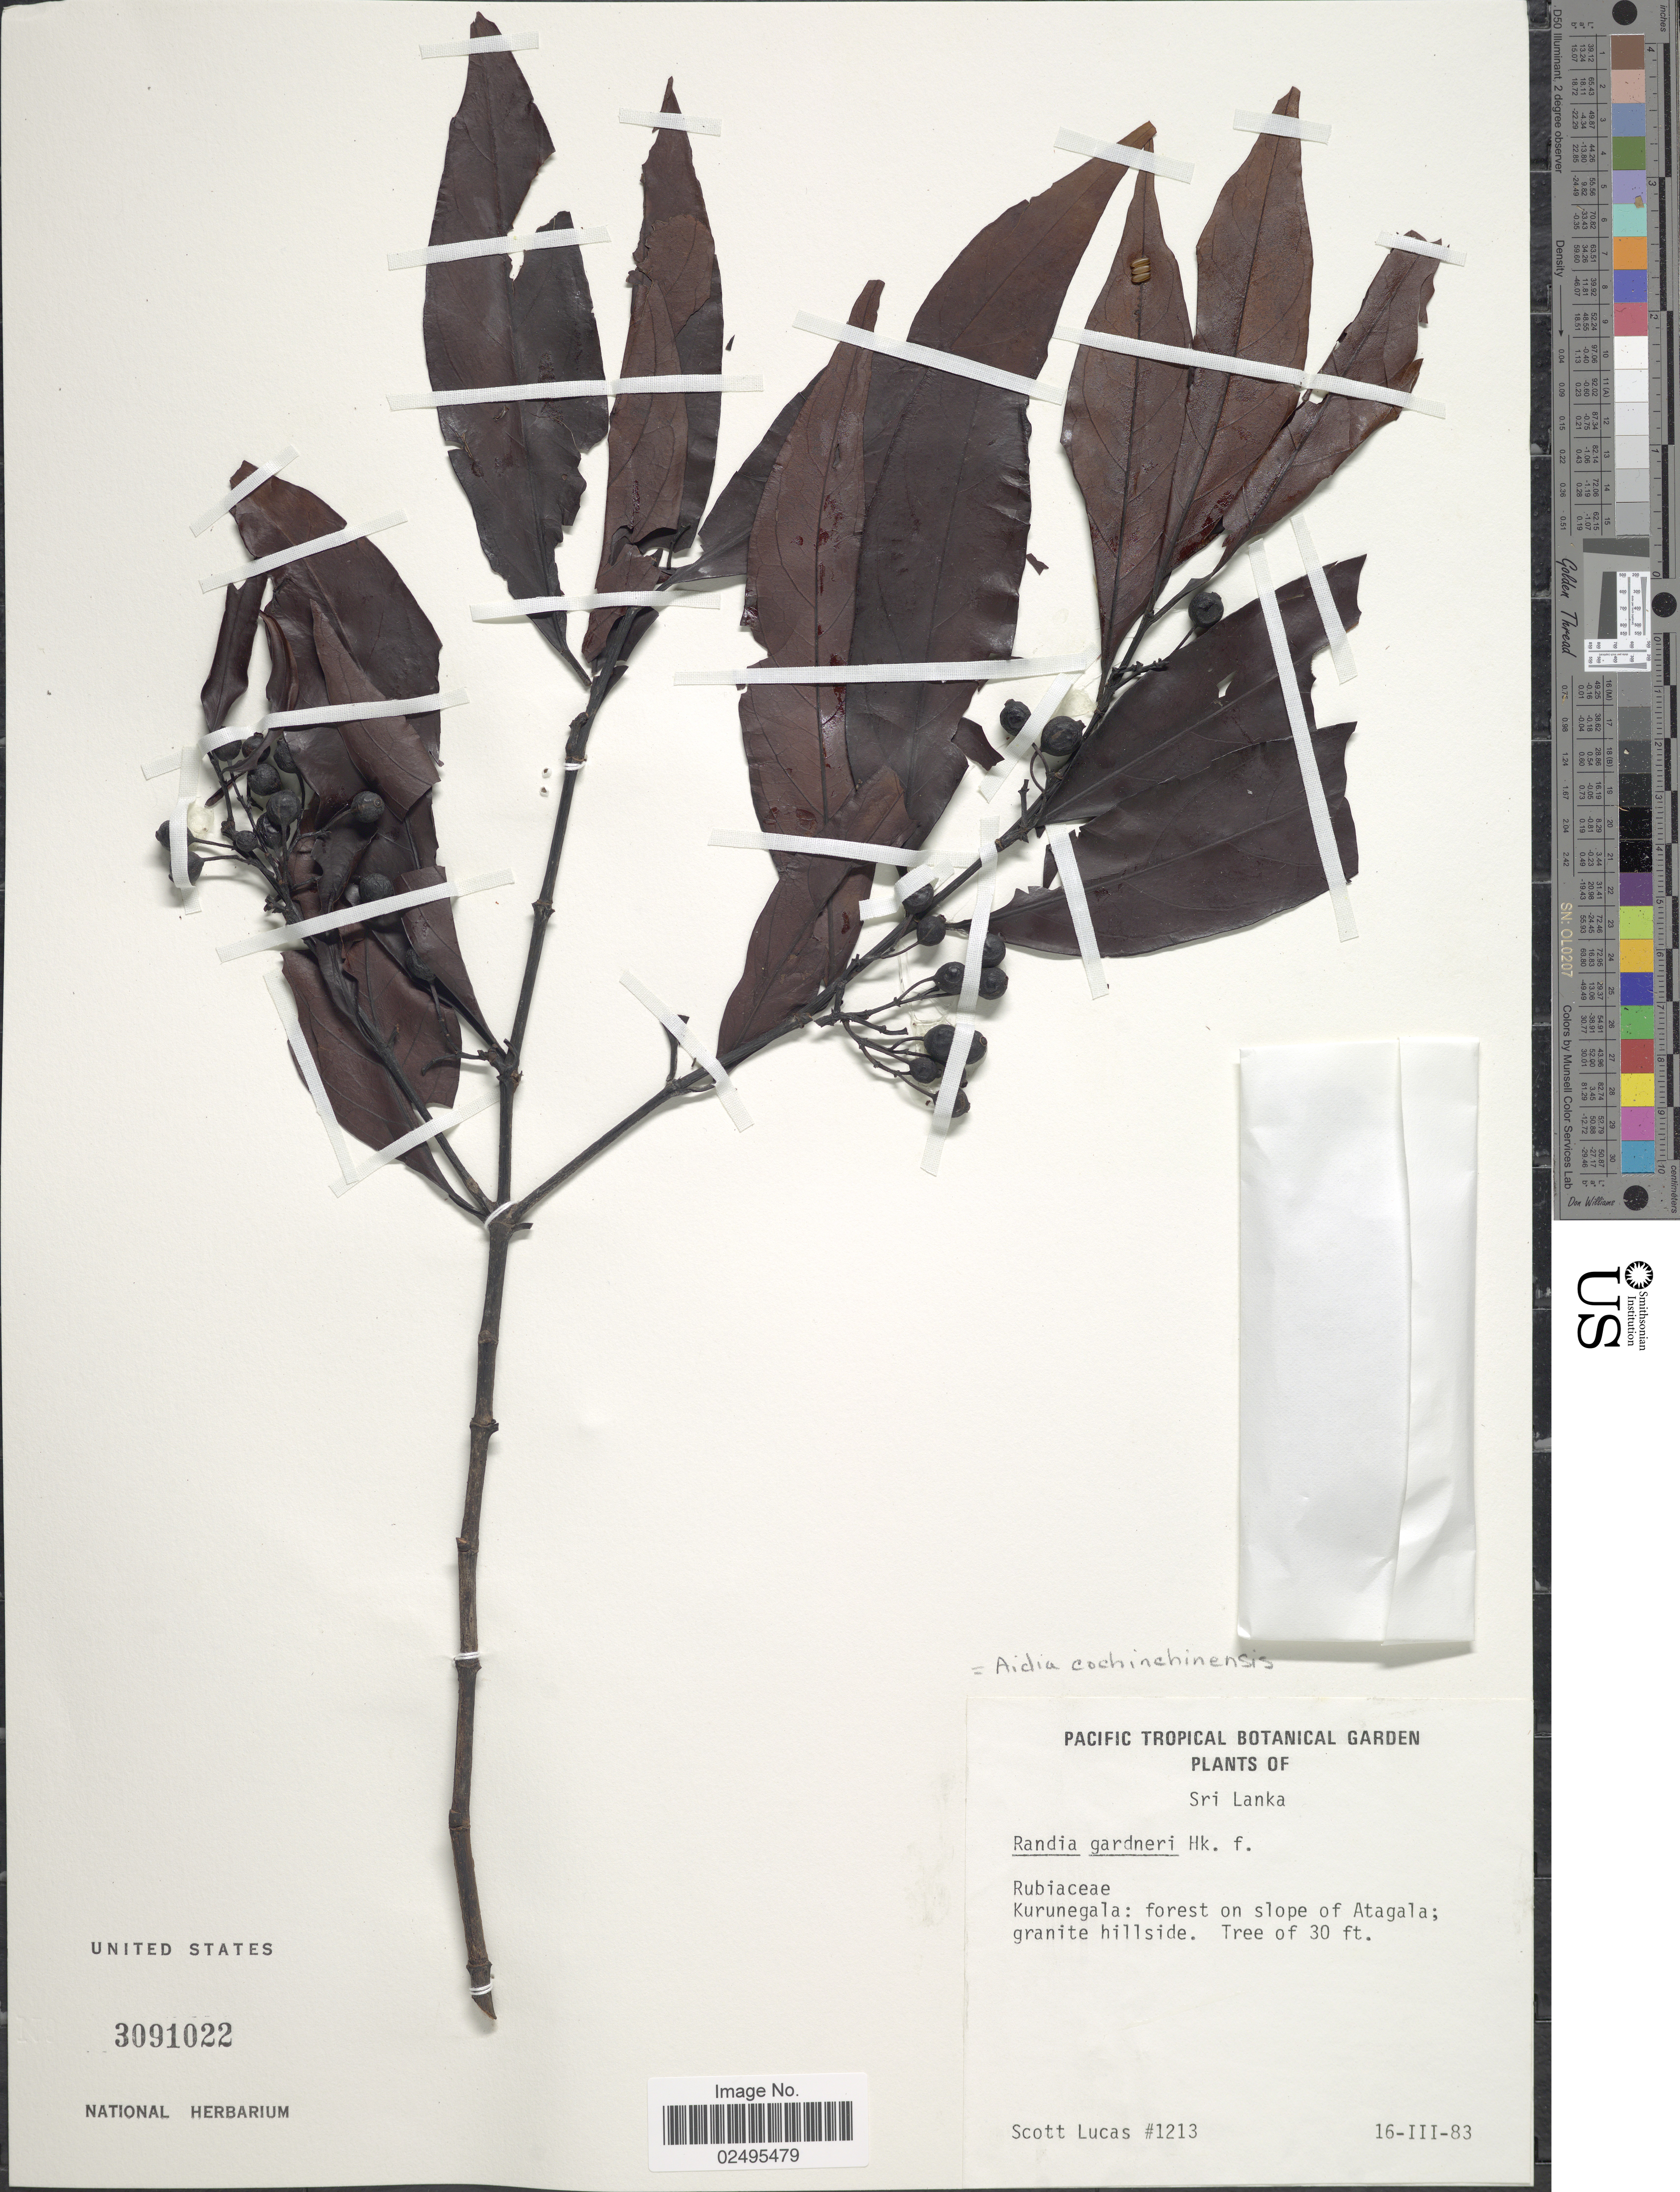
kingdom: Plantae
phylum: Tracheophyta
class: Magnoliopsida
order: Gentianales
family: Rubiaceae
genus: Aidia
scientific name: Aidia gardneri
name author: (Thwaites) Tirveng.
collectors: S. Lucas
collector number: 1213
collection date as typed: Transcribed d/m/y: 16/3/83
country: Sri Lanka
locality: Kurunegala: forest on slope of Atagala; granite hillside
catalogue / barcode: US 3091022